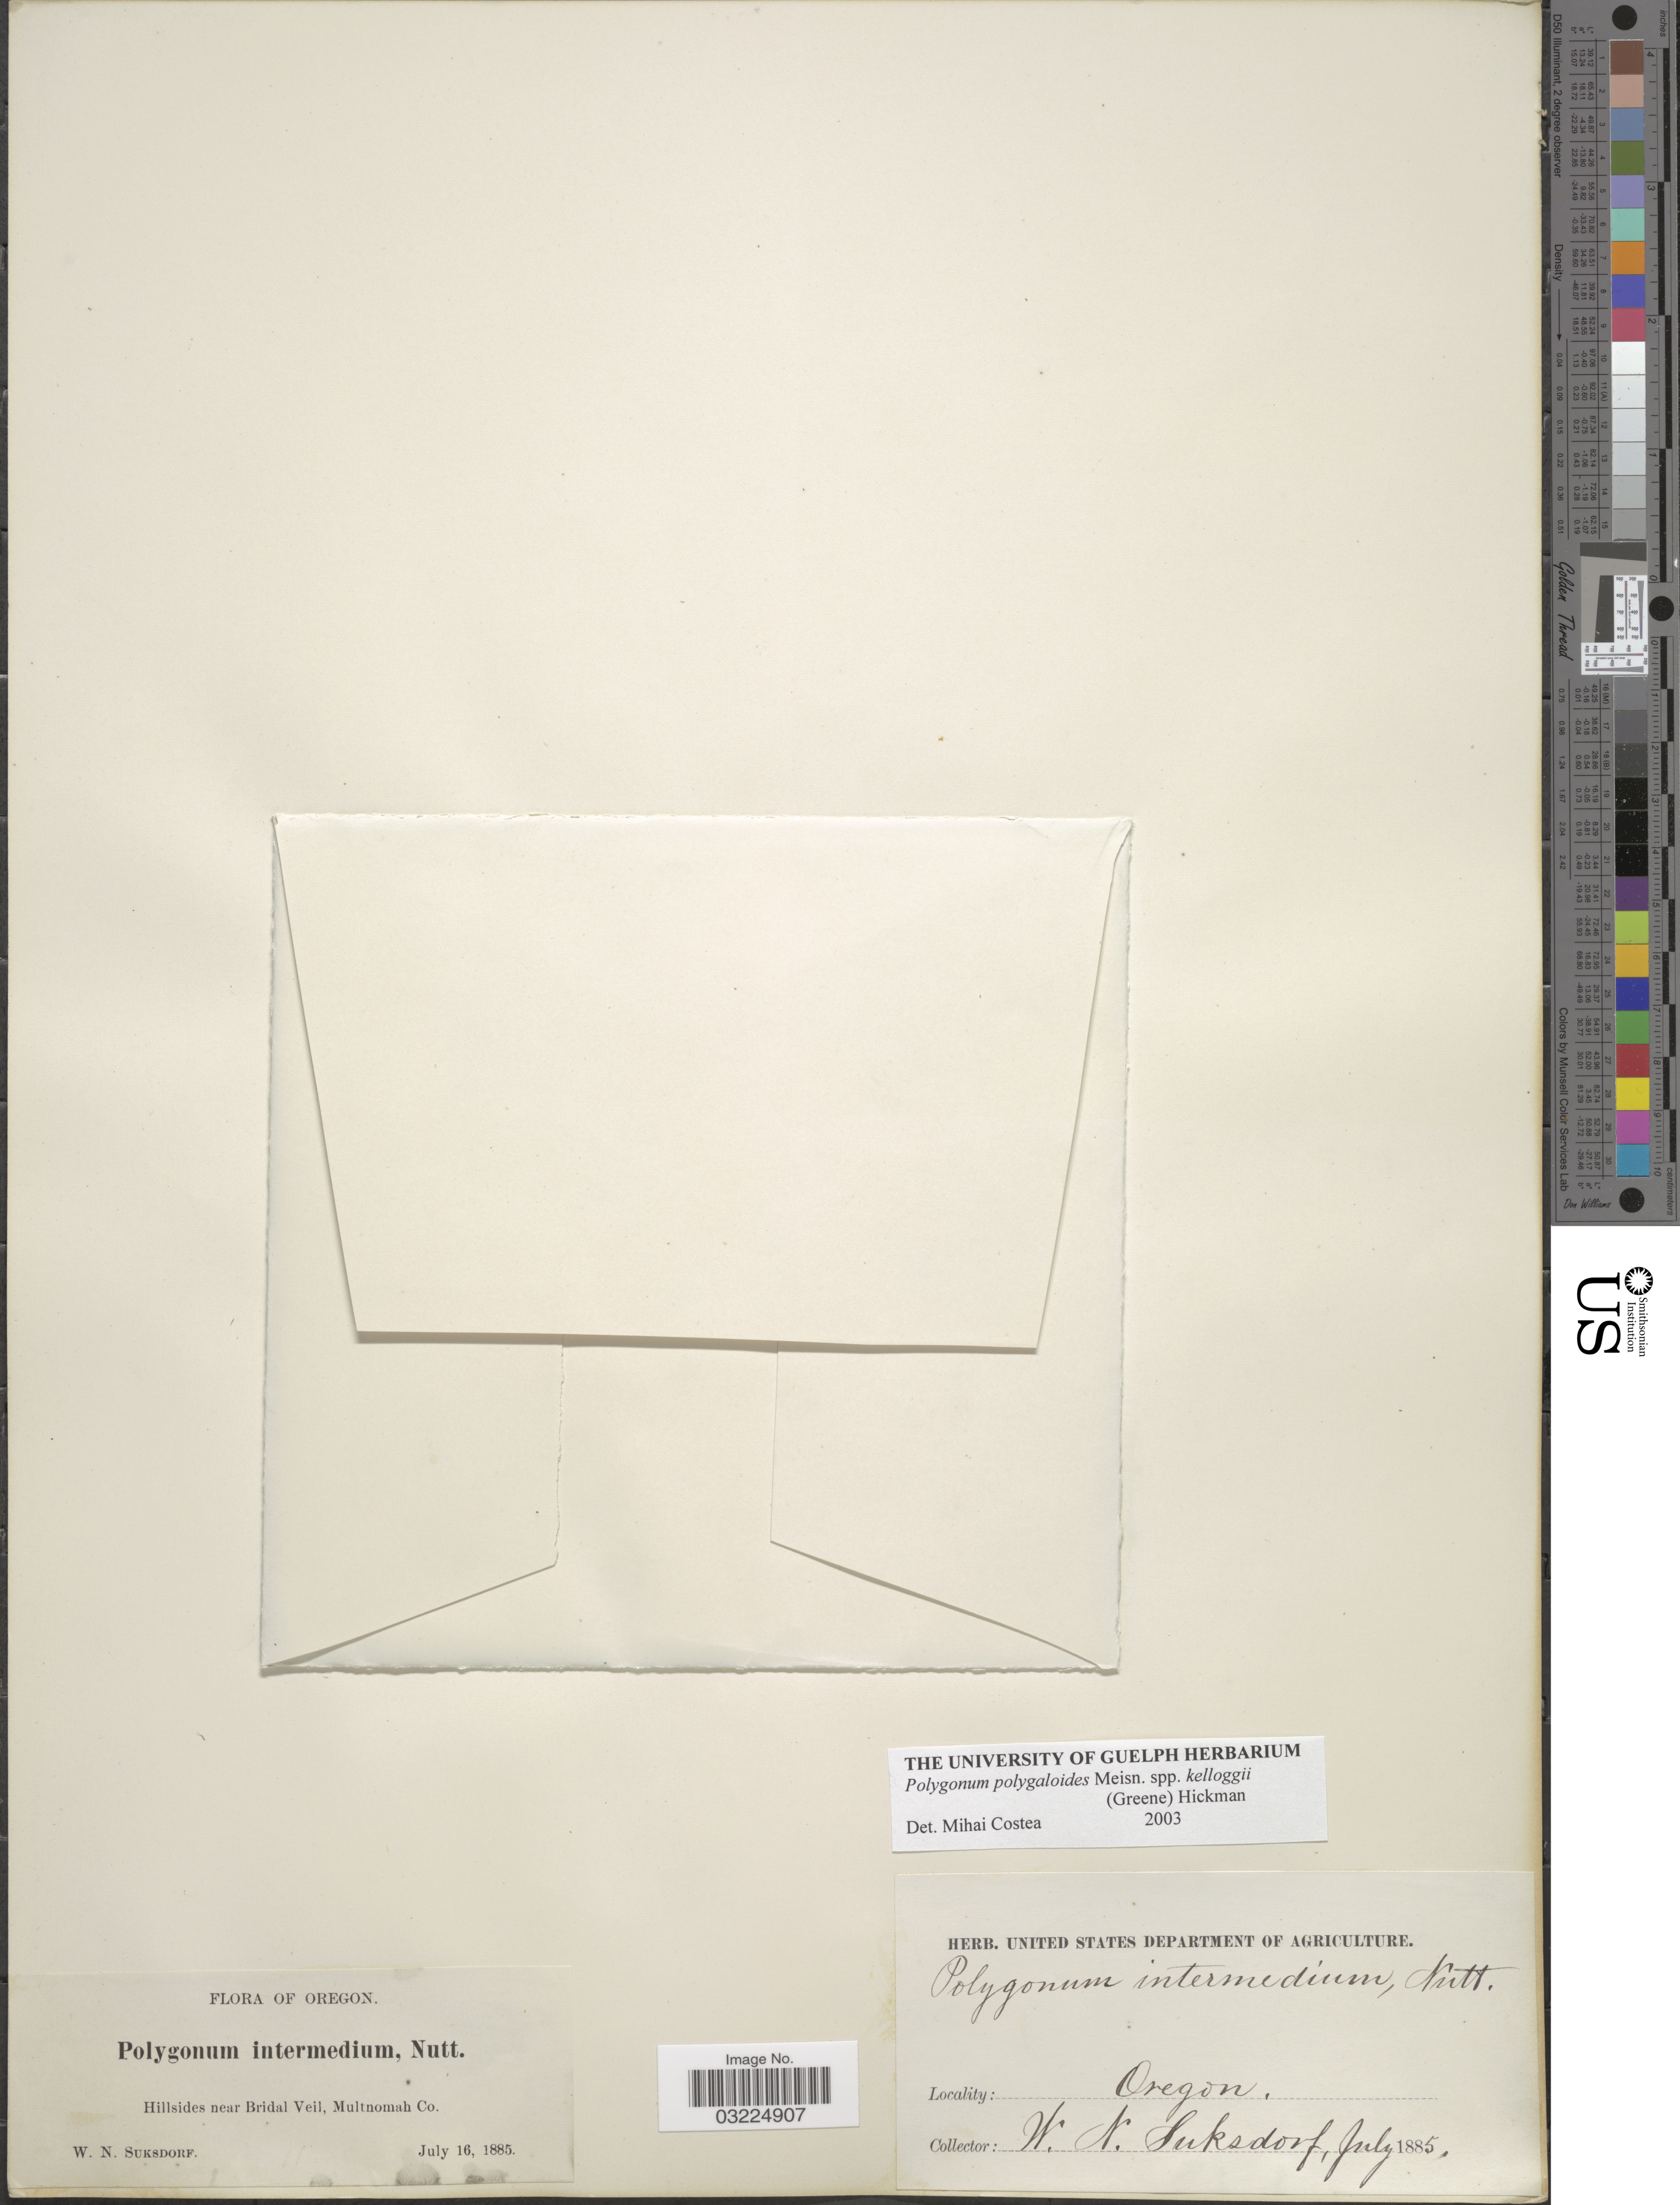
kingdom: Plantae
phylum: Tracheophyta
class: Magnoliopsida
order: Caryophyllales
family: Polygonaceae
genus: Polygonum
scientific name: Polygonum polygaloides subsp. kelloggii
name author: (Greene) Hickman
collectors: W. N. Suksdorf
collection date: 1885-07-16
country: United States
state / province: Oregon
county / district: Multnomah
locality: Hillsides near Bridal Veil, Multnomah Co.